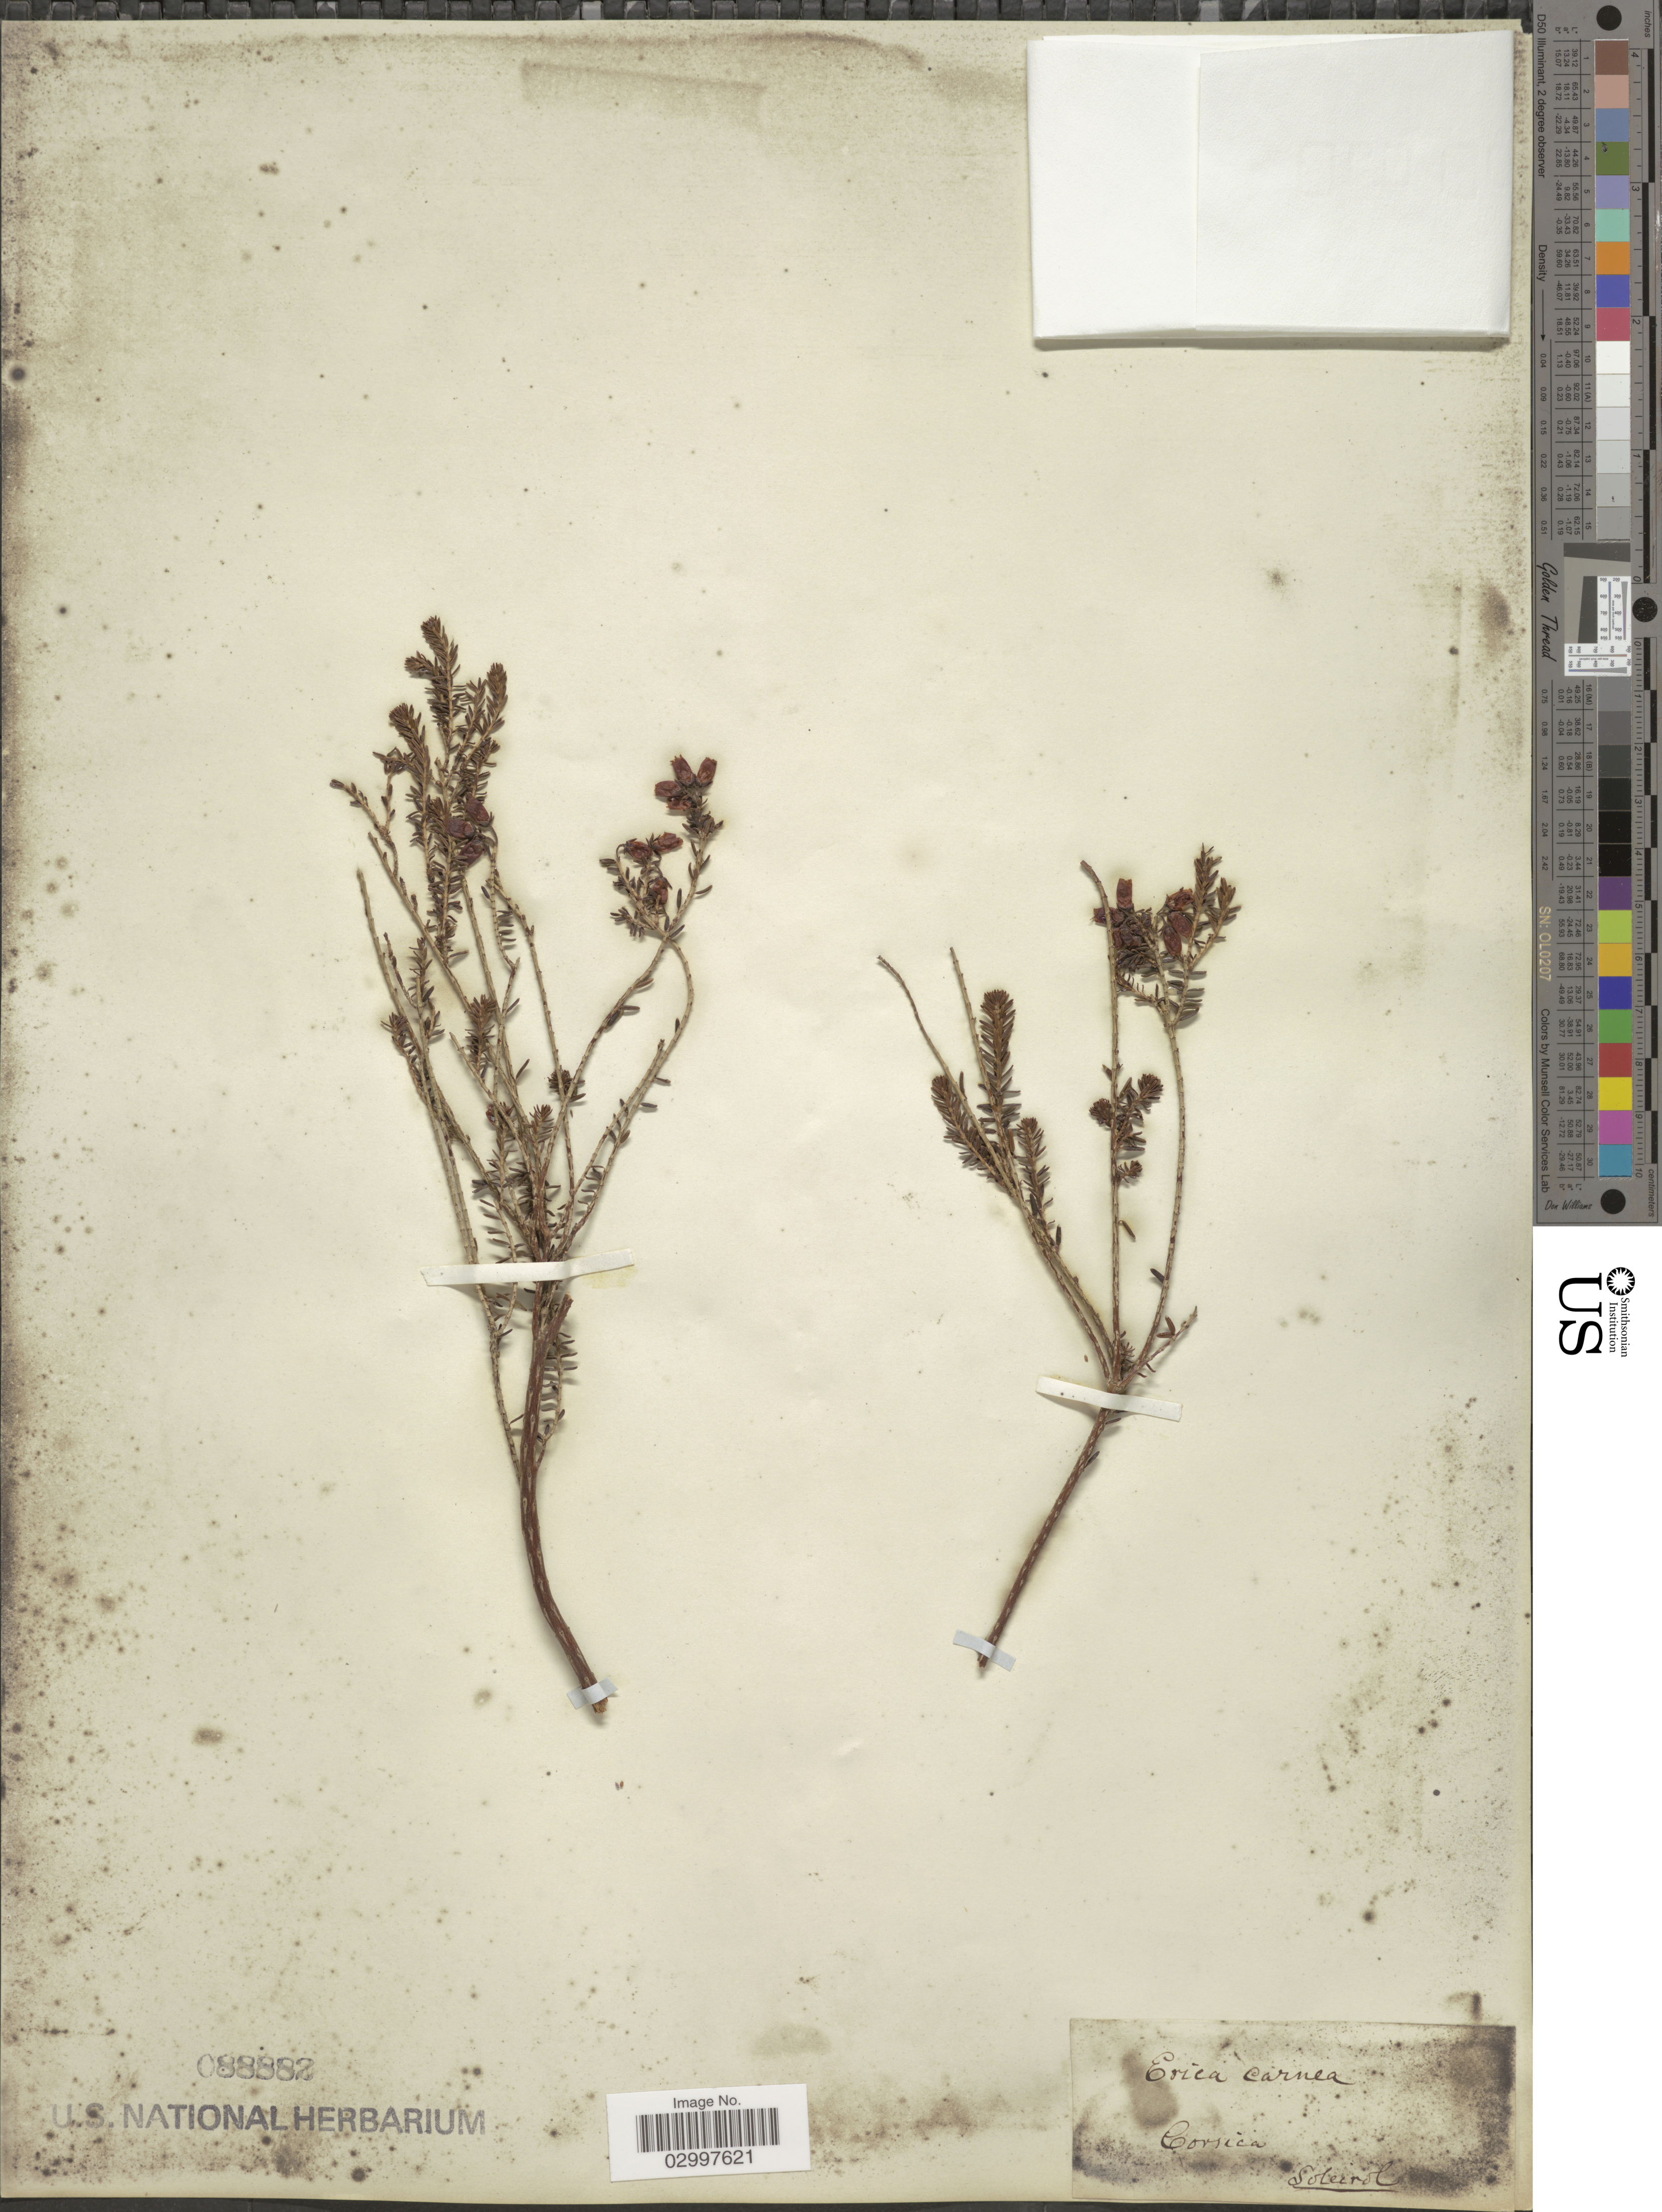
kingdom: Plantae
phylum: Tracheophyta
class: Magnoliopsida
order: Ericales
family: Ericaceae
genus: Erica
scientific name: Erica carnea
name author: L.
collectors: Soleirol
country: France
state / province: Corsica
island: Corse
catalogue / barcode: US 88882